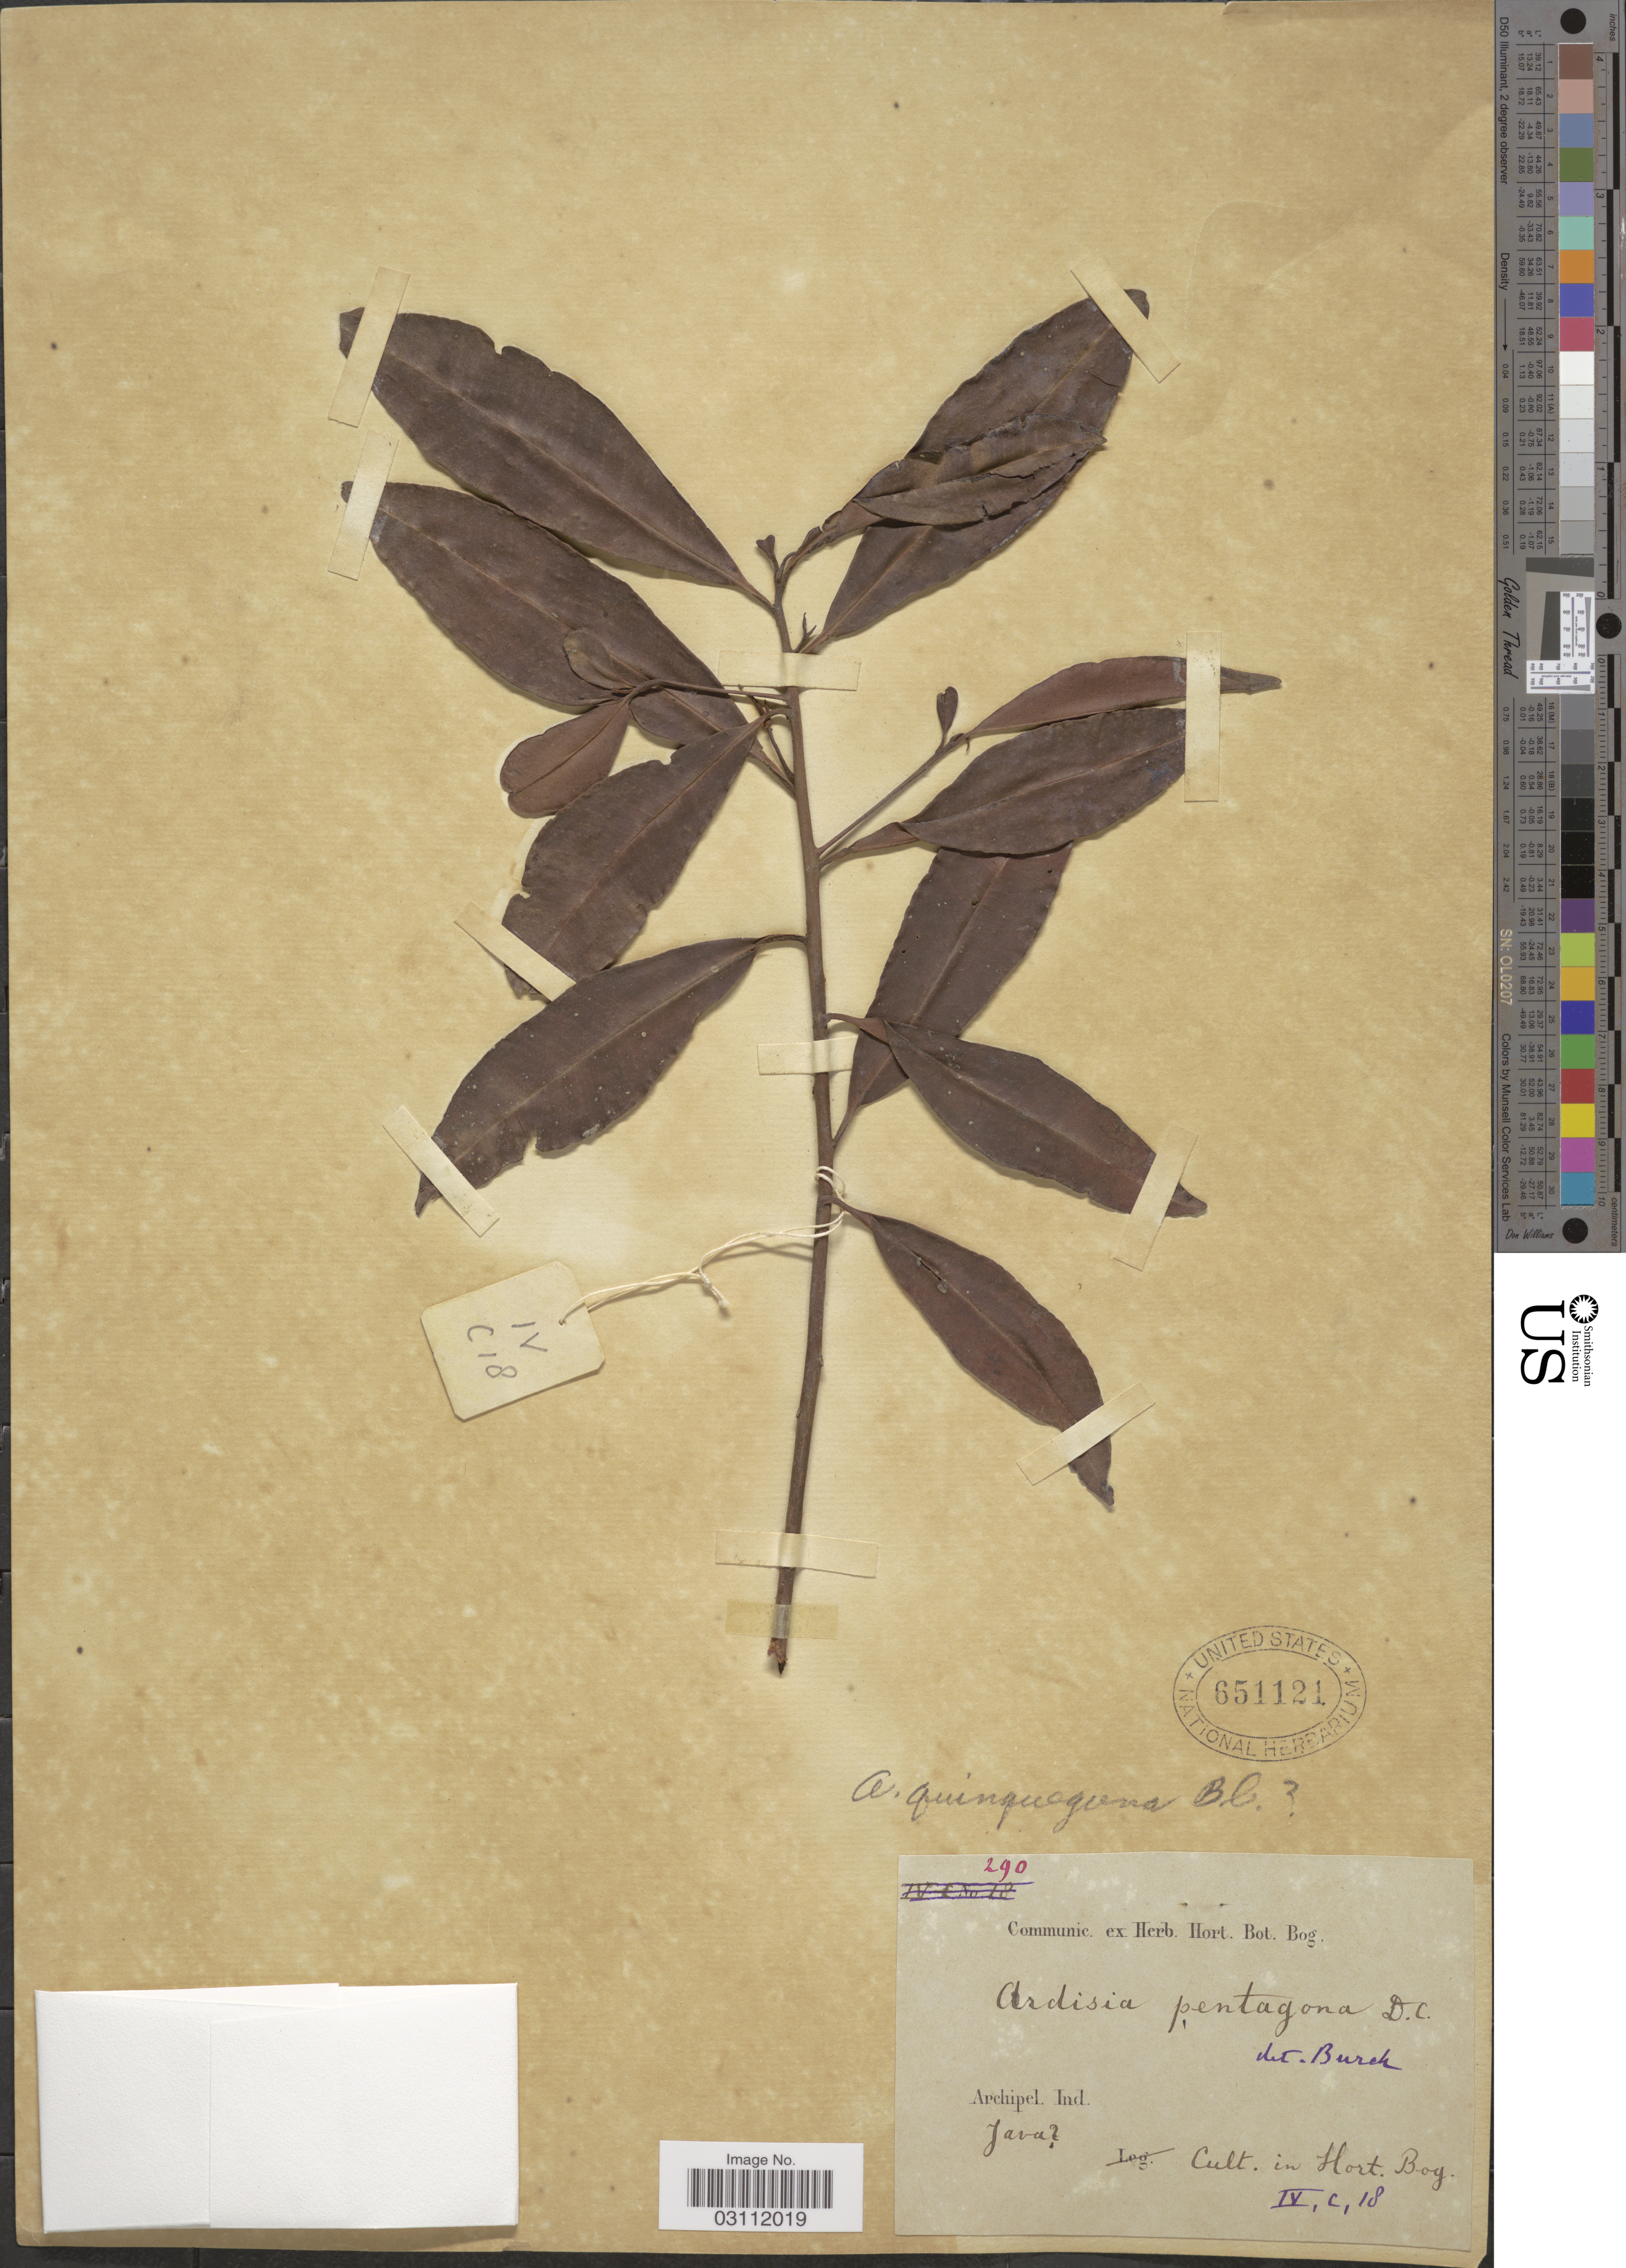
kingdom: Plantae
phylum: Tracheophyta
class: Magnoliopsida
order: Ericales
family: Primulaceae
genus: Ardisia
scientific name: Ardisia quinquegona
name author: Blume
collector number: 290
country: Indonesia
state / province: Java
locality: Cult. in Hort. Bog, Archipel. Ind., IV, C,18.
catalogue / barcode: US 651121